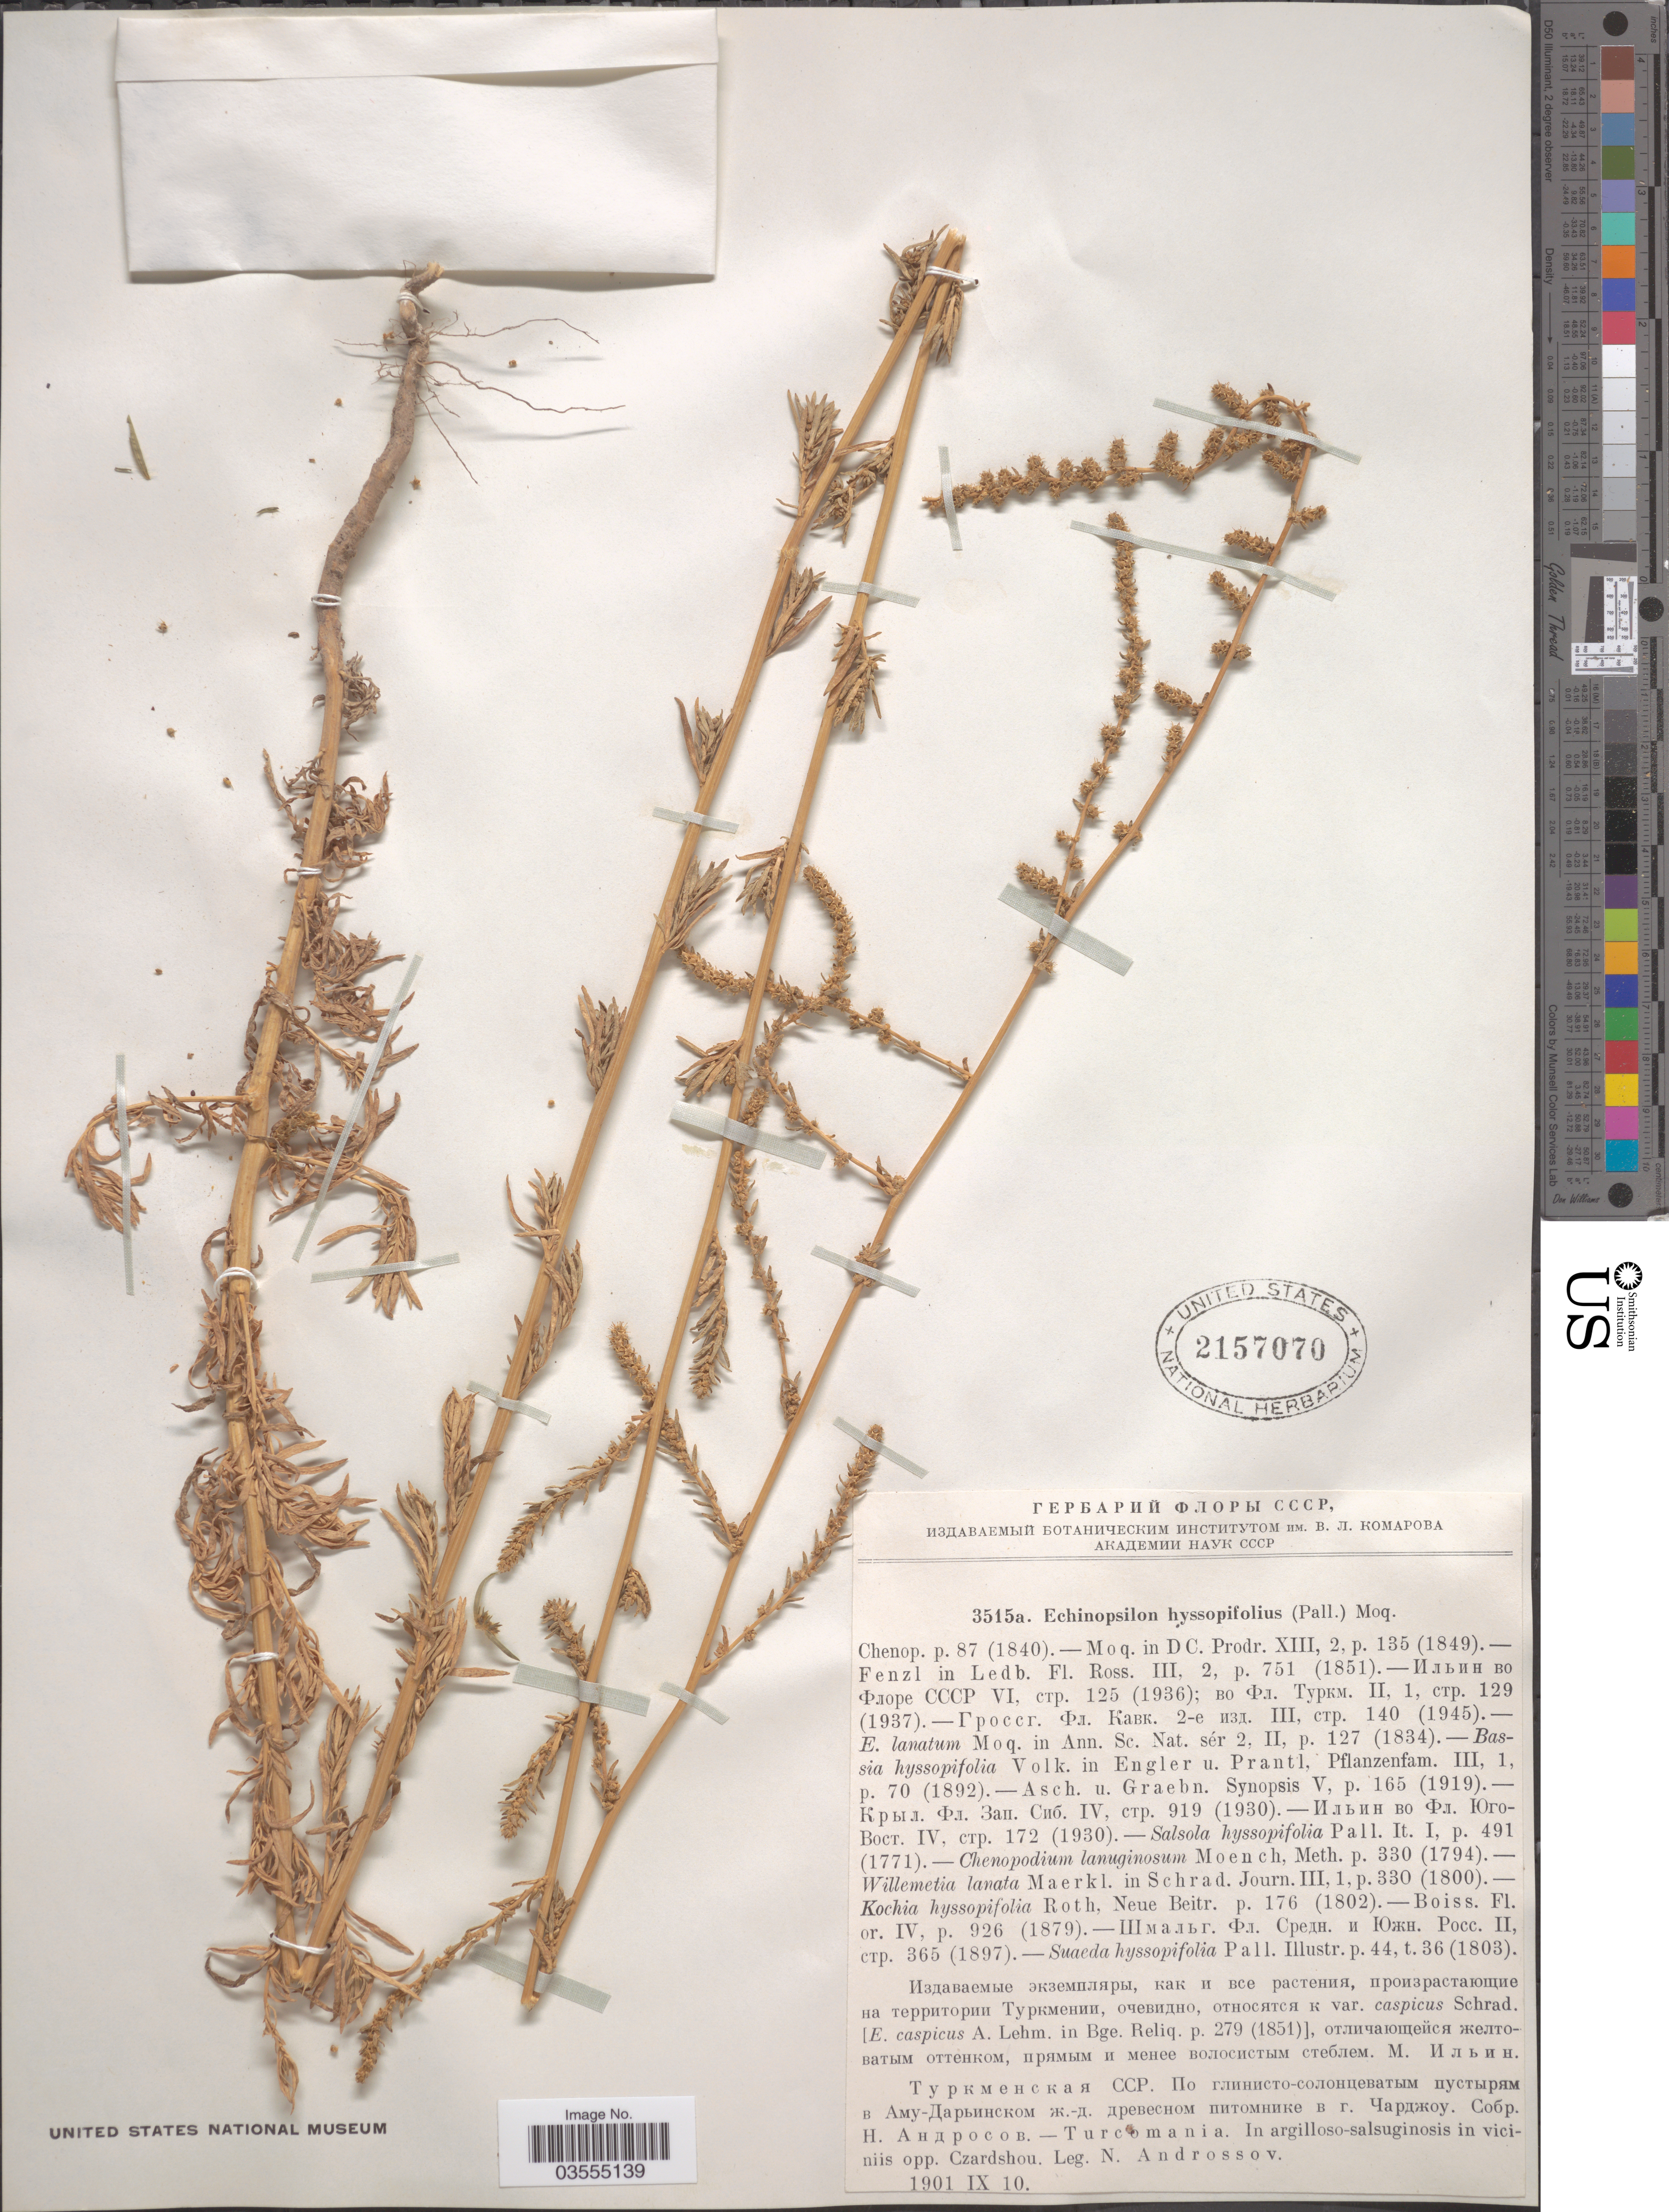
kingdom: Plantae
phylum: Tracheophyta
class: Magnoliopsida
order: Caryophyllales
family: Amaranthaceae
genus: Bassia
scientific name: Bassia hyssopifolia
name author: (Pall.) Kuntze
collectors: N. Androssov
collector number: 3515a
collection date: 1901-09-10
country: Turkmenistan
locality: In argilloso-salsuginosis in viciniis opp. Czardshou.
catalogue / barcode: US 2157070